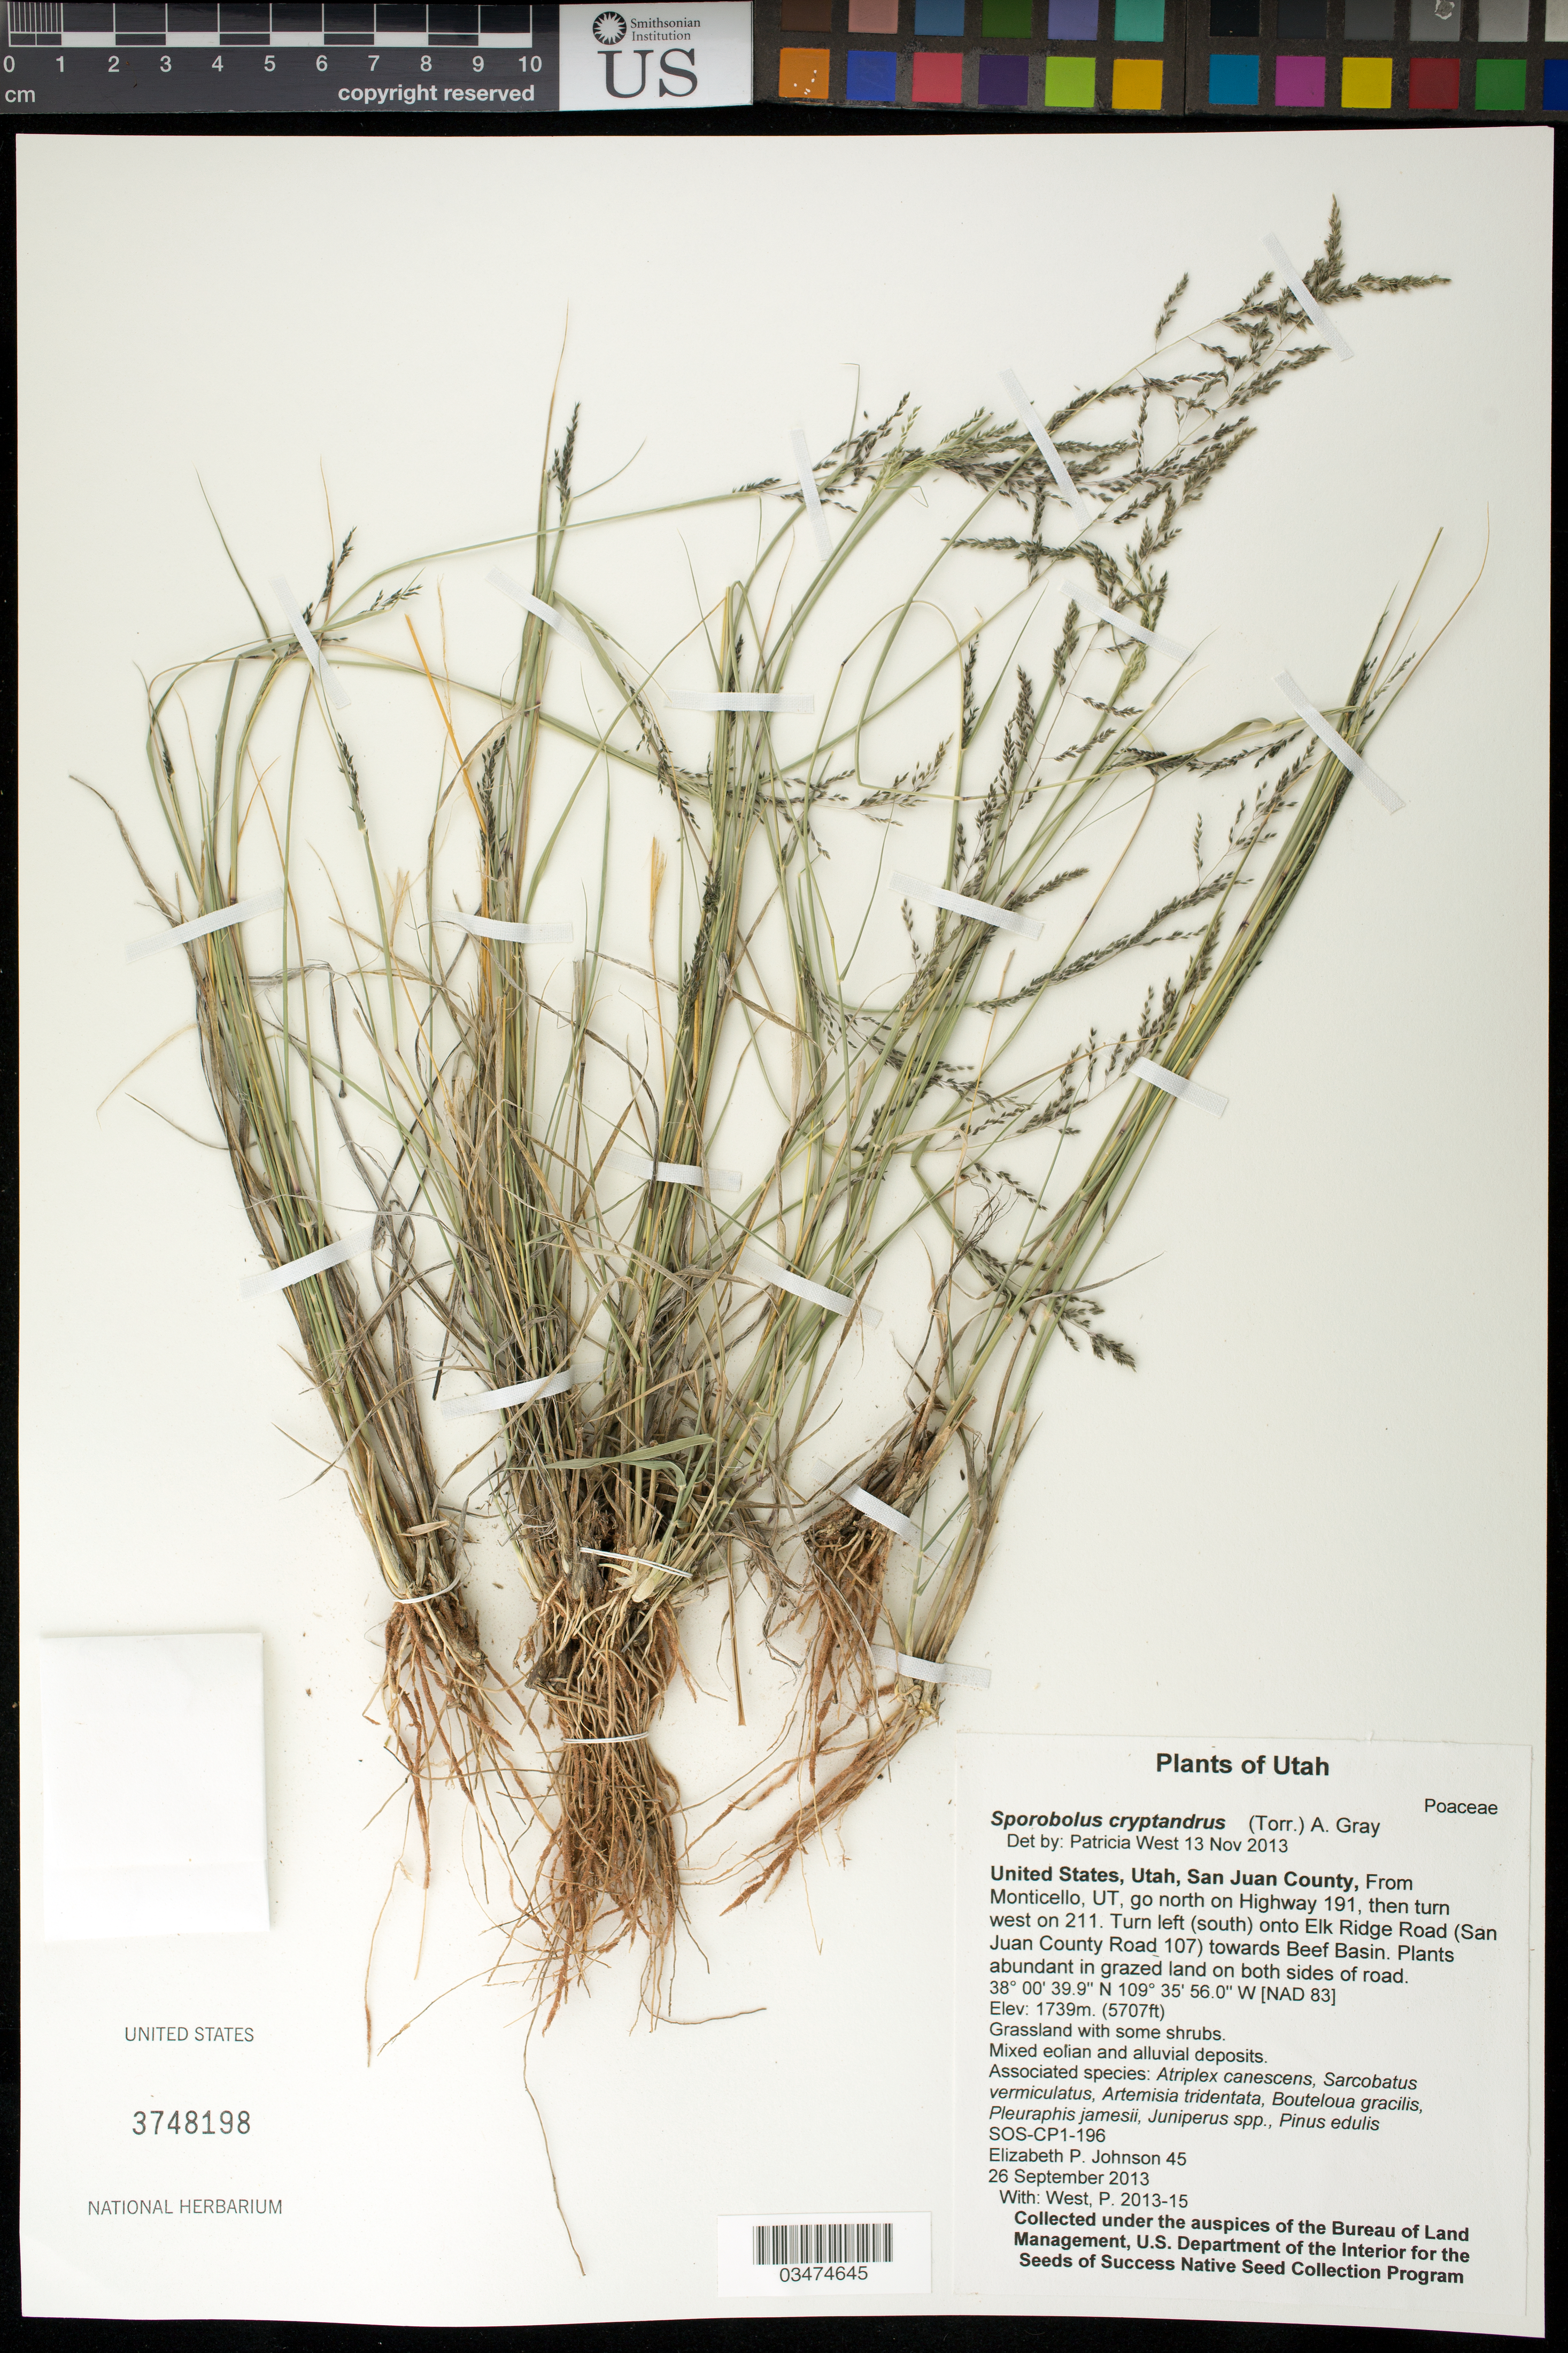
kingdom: Plantae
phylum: Tracheophyta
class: Liliopsida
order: Poales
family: Poaceae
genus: Sporobolus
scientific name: Sporobolus cryptandrus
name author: (Torr.) A. Gray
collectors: E. P. Johnson & P. West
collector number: SOS-CP1-196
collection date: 2013-09-26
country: United States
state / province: Utah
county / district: San Juan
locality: Both sides of Elk Ridge Rd (San Juan County Rd 107) towards Beef Basin.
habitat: Grassland with some shrub. Mixed eolian and alluvial deposits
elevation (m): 1739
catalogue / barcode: US 3748198